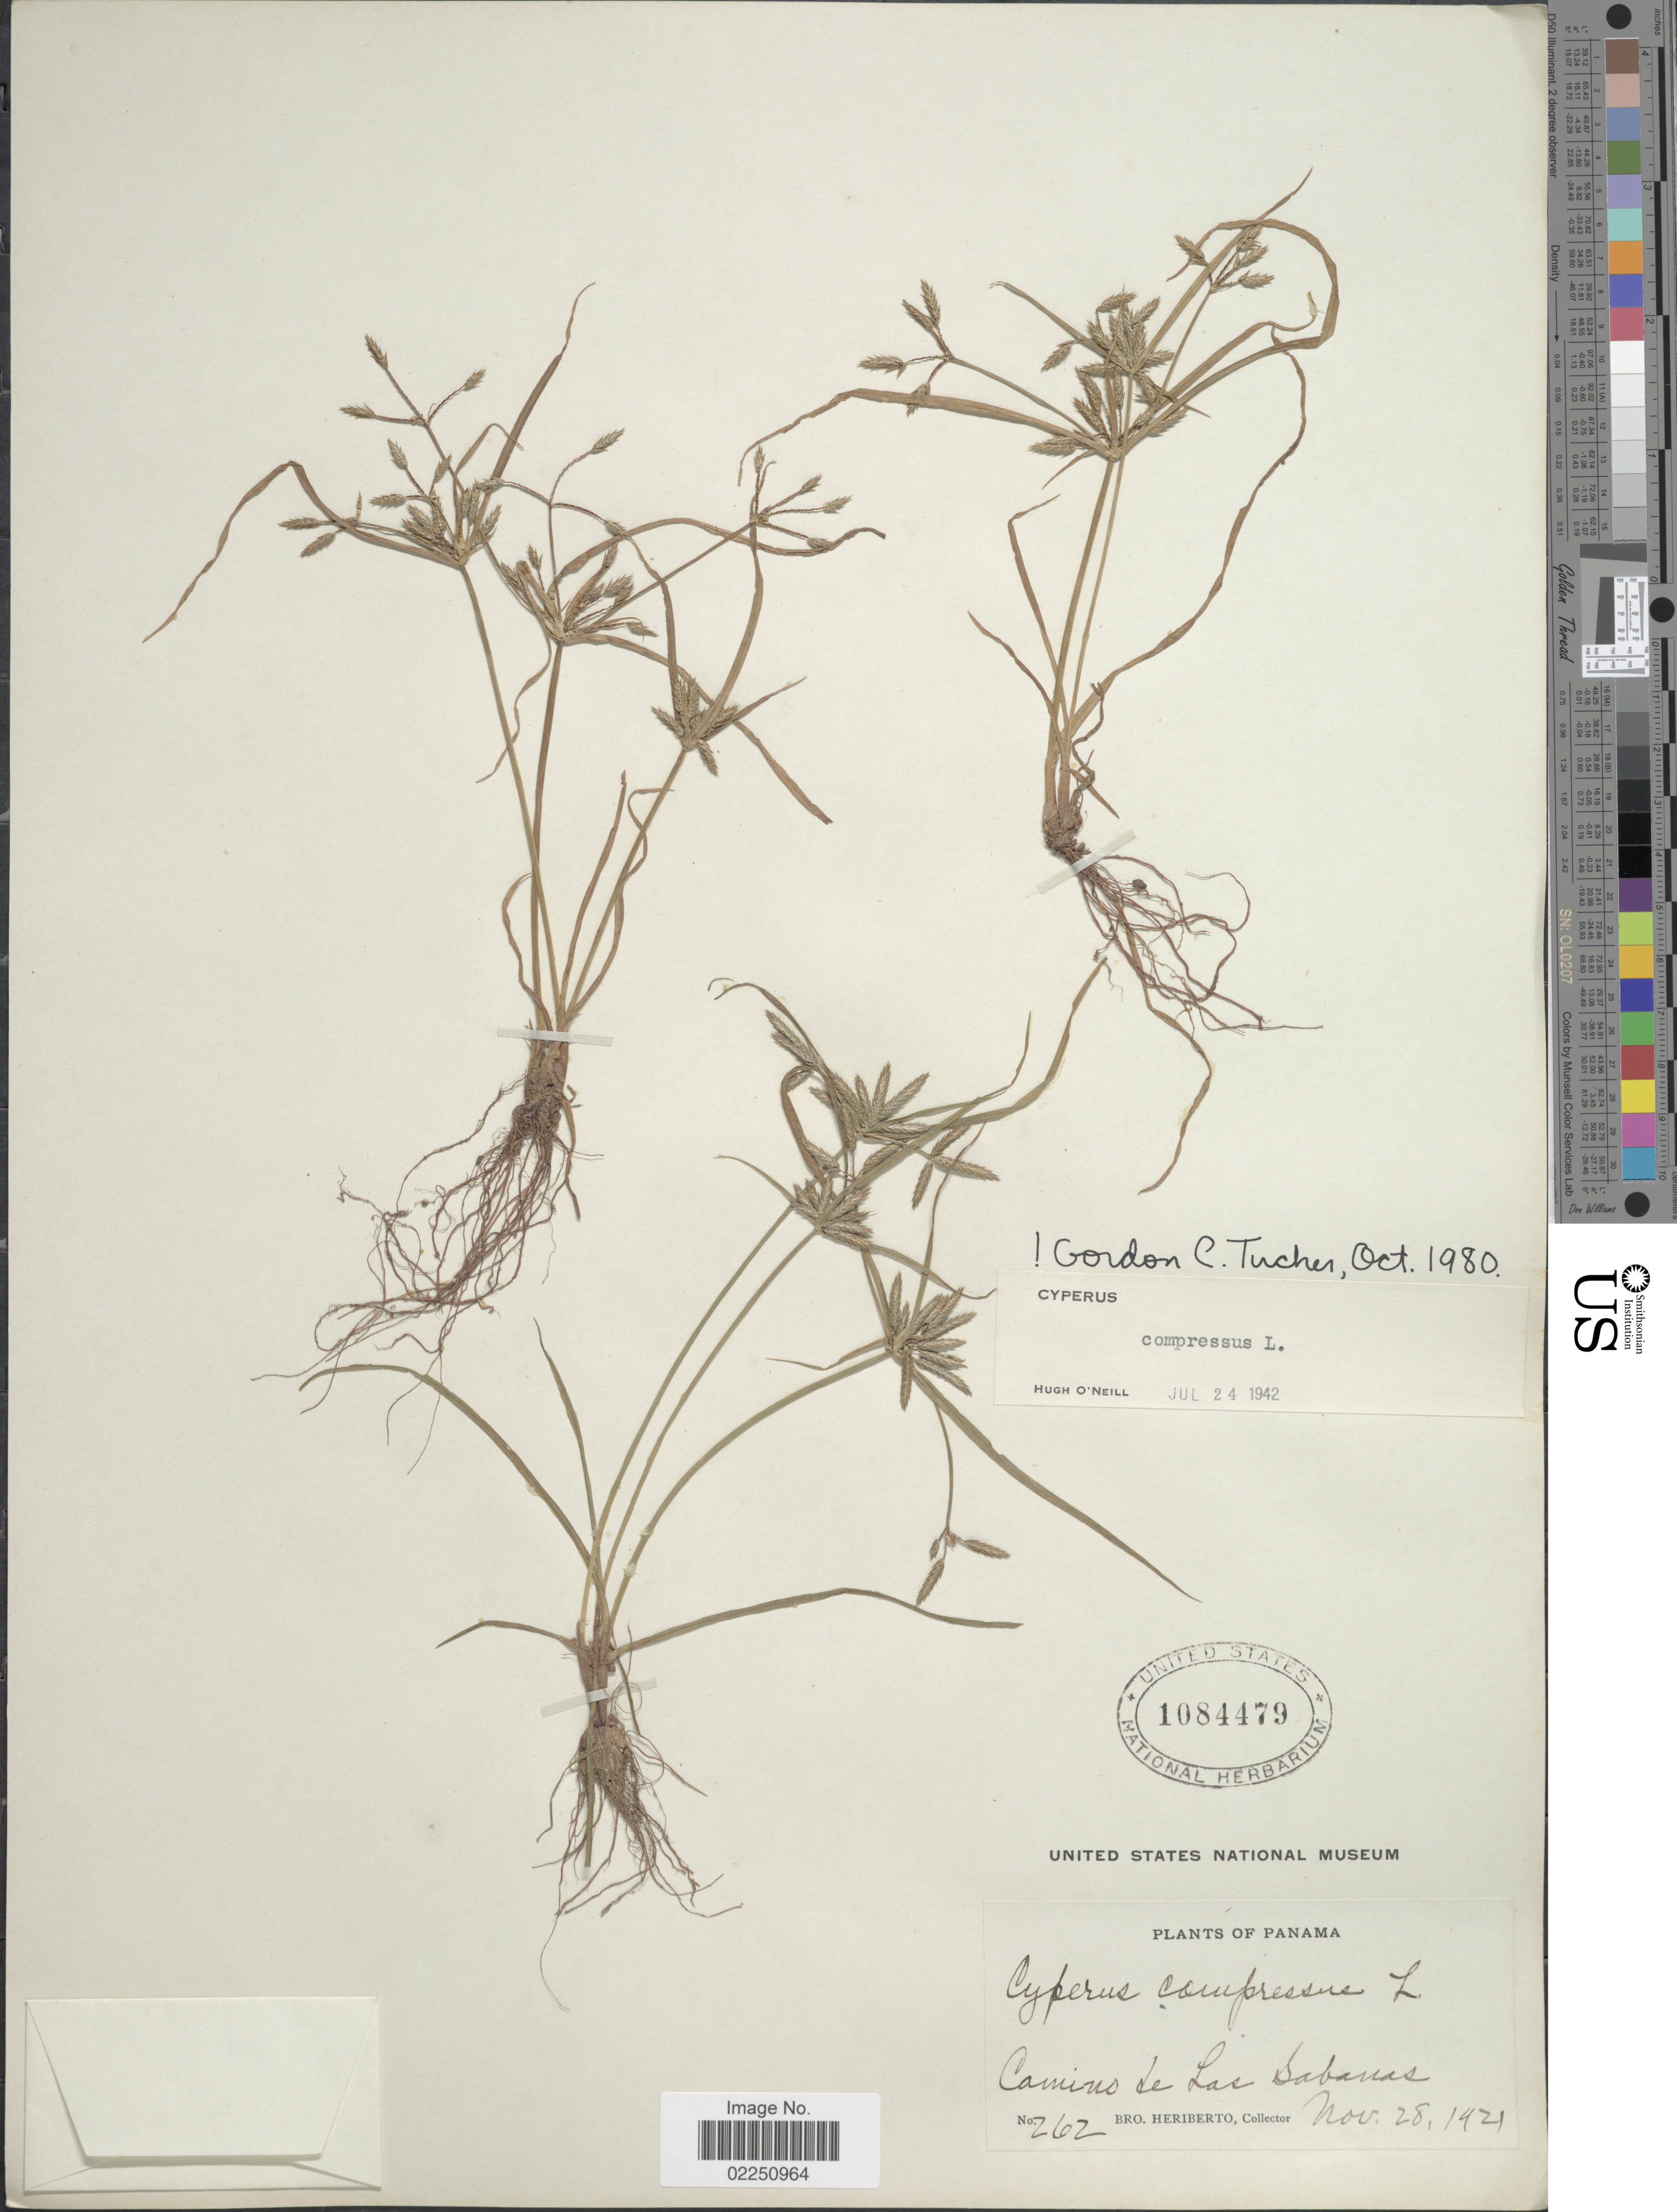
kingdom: Plantae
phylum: Tracheophyta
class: Liliopsida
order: Poales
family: Cyperaceae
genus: Cyperus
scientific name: Cyperus compressus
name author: L.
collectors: B. Heriberto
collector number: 262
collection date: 1921-11-28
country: Panama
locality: Camino de Las Sabanas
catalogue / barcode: US 1084479